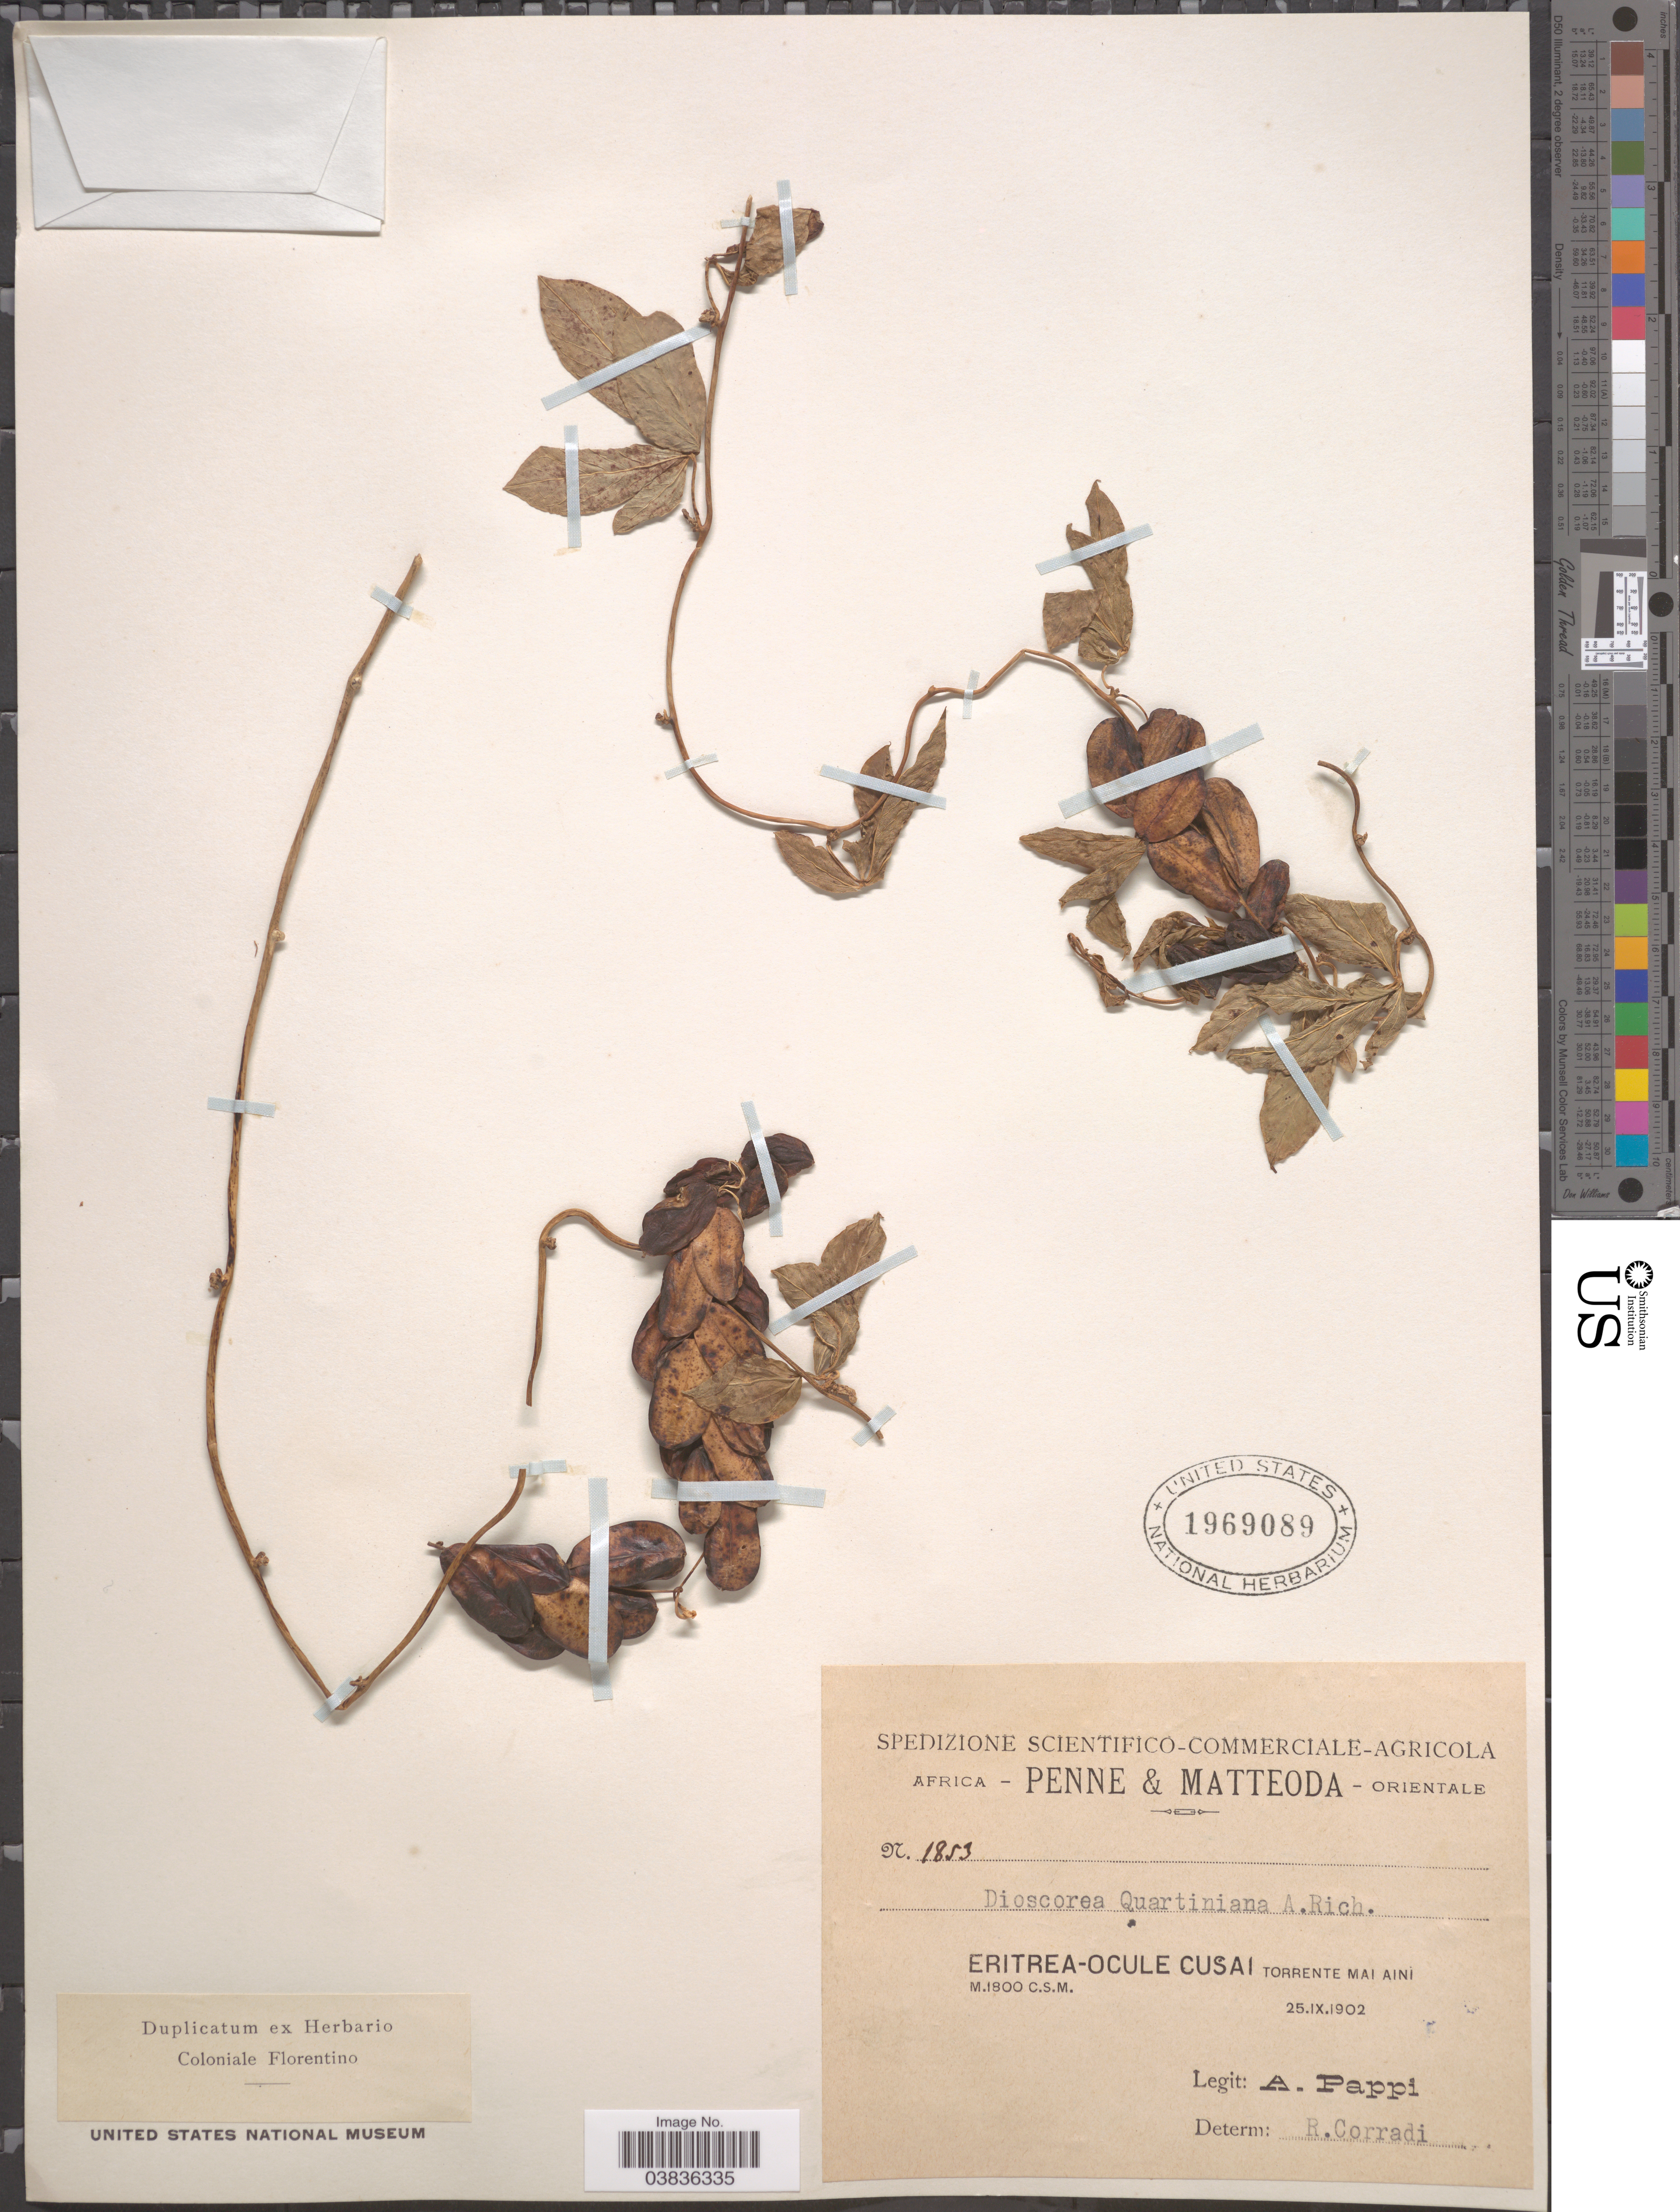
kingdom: Plantae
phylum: Tracheophyta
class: Liliopsida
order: Dioscoreales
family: Dioscoreaceae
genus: Dioscorea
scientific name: Dioscorea quartiniana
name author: A. Rich.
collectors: A. Pappi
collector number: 1853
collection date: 1902-09-25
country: Eritrea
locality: Africa Orientale. Eritrea-Ocule Cusai torrente Mai Aini.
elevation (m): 1800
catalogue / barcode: US 1969089